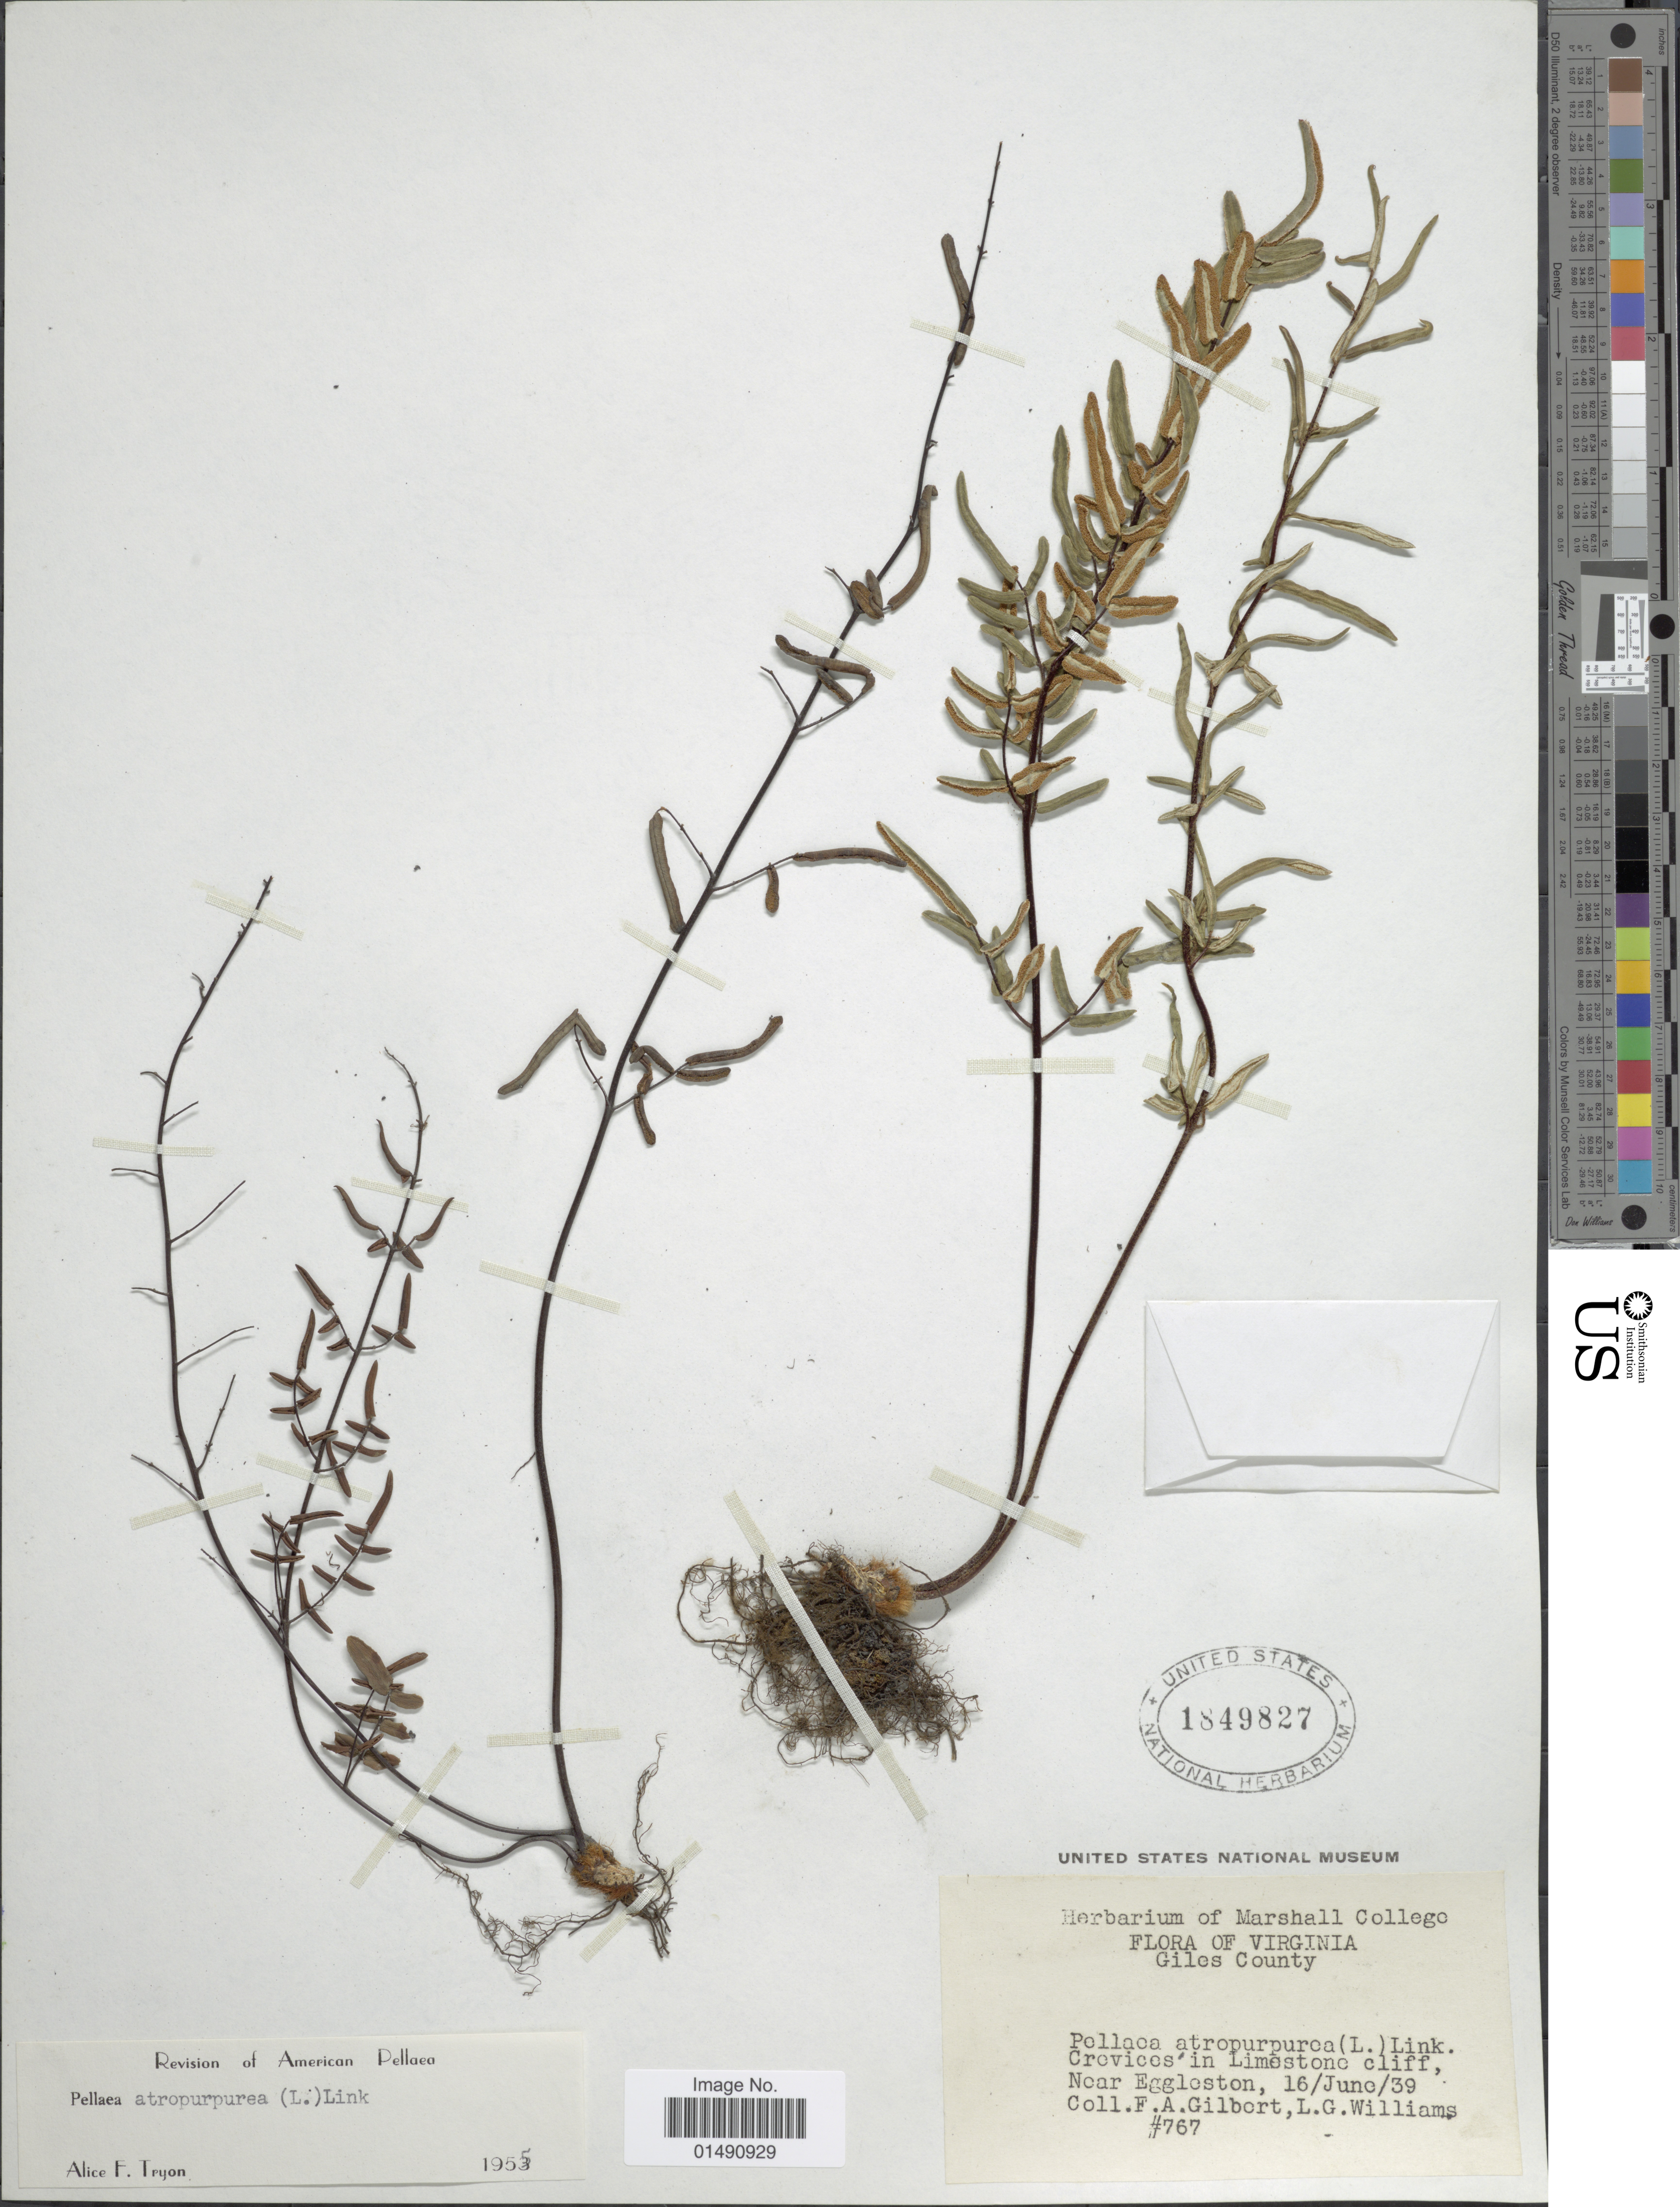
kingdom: Plantae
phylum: Tracheophyta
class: Polypodiopsida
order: Polypodiales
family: Pteridaceae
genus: Pellaea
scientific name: Pellaea atropurpurea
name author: (L.) Link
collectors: F. A. Gilbert & L. G. Williams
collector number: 767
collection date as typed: Transcribed d/m/y: 16/6/39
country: United States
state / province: Virginia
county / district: Giles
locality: Crevices in Limestone cliffs, Near Eggleston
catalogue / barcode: US 1849827